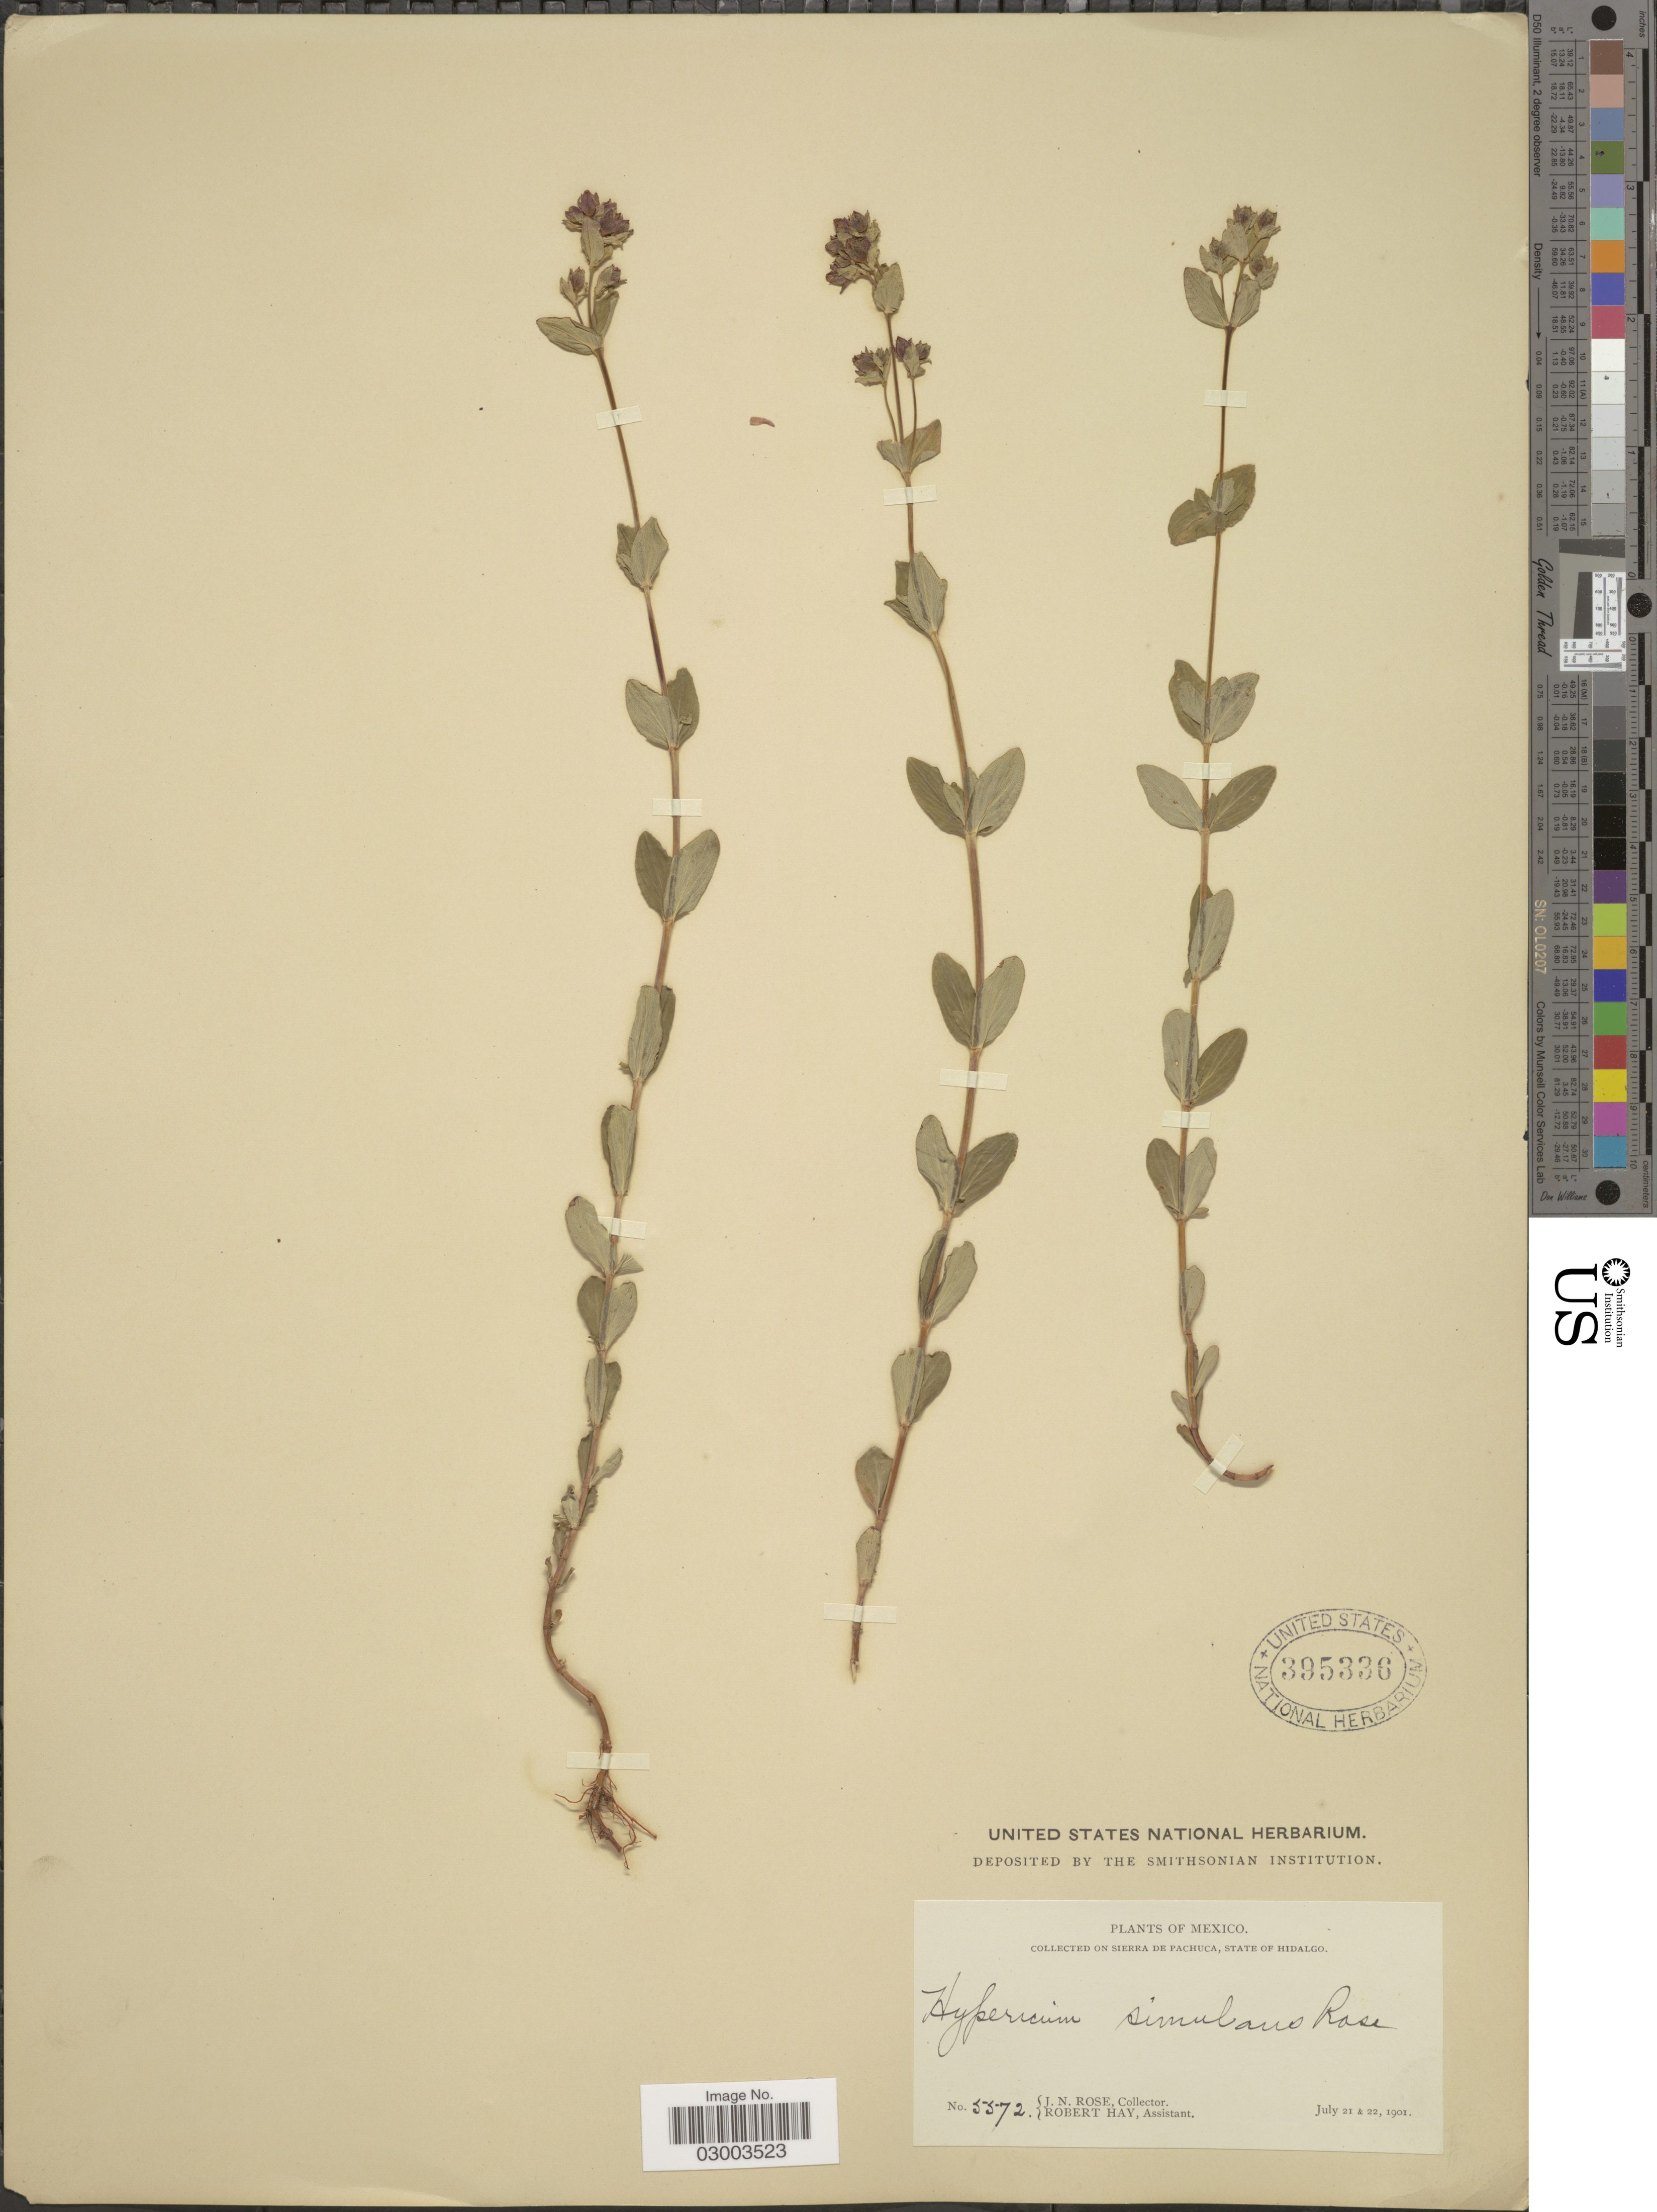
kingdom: Plantae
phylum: Tracheophyta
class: Magnoliopsida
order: Malpighiales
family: Hypericaceae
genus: Hypericum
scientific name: Hypericum simulans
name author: Rose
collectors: J. N. Rose & R. Hay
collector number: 5572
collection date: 1901-07-21/1901-07-22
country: Mexico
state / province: Hidalgo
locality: On Sierra de Pachuca.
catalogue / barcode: US 395336